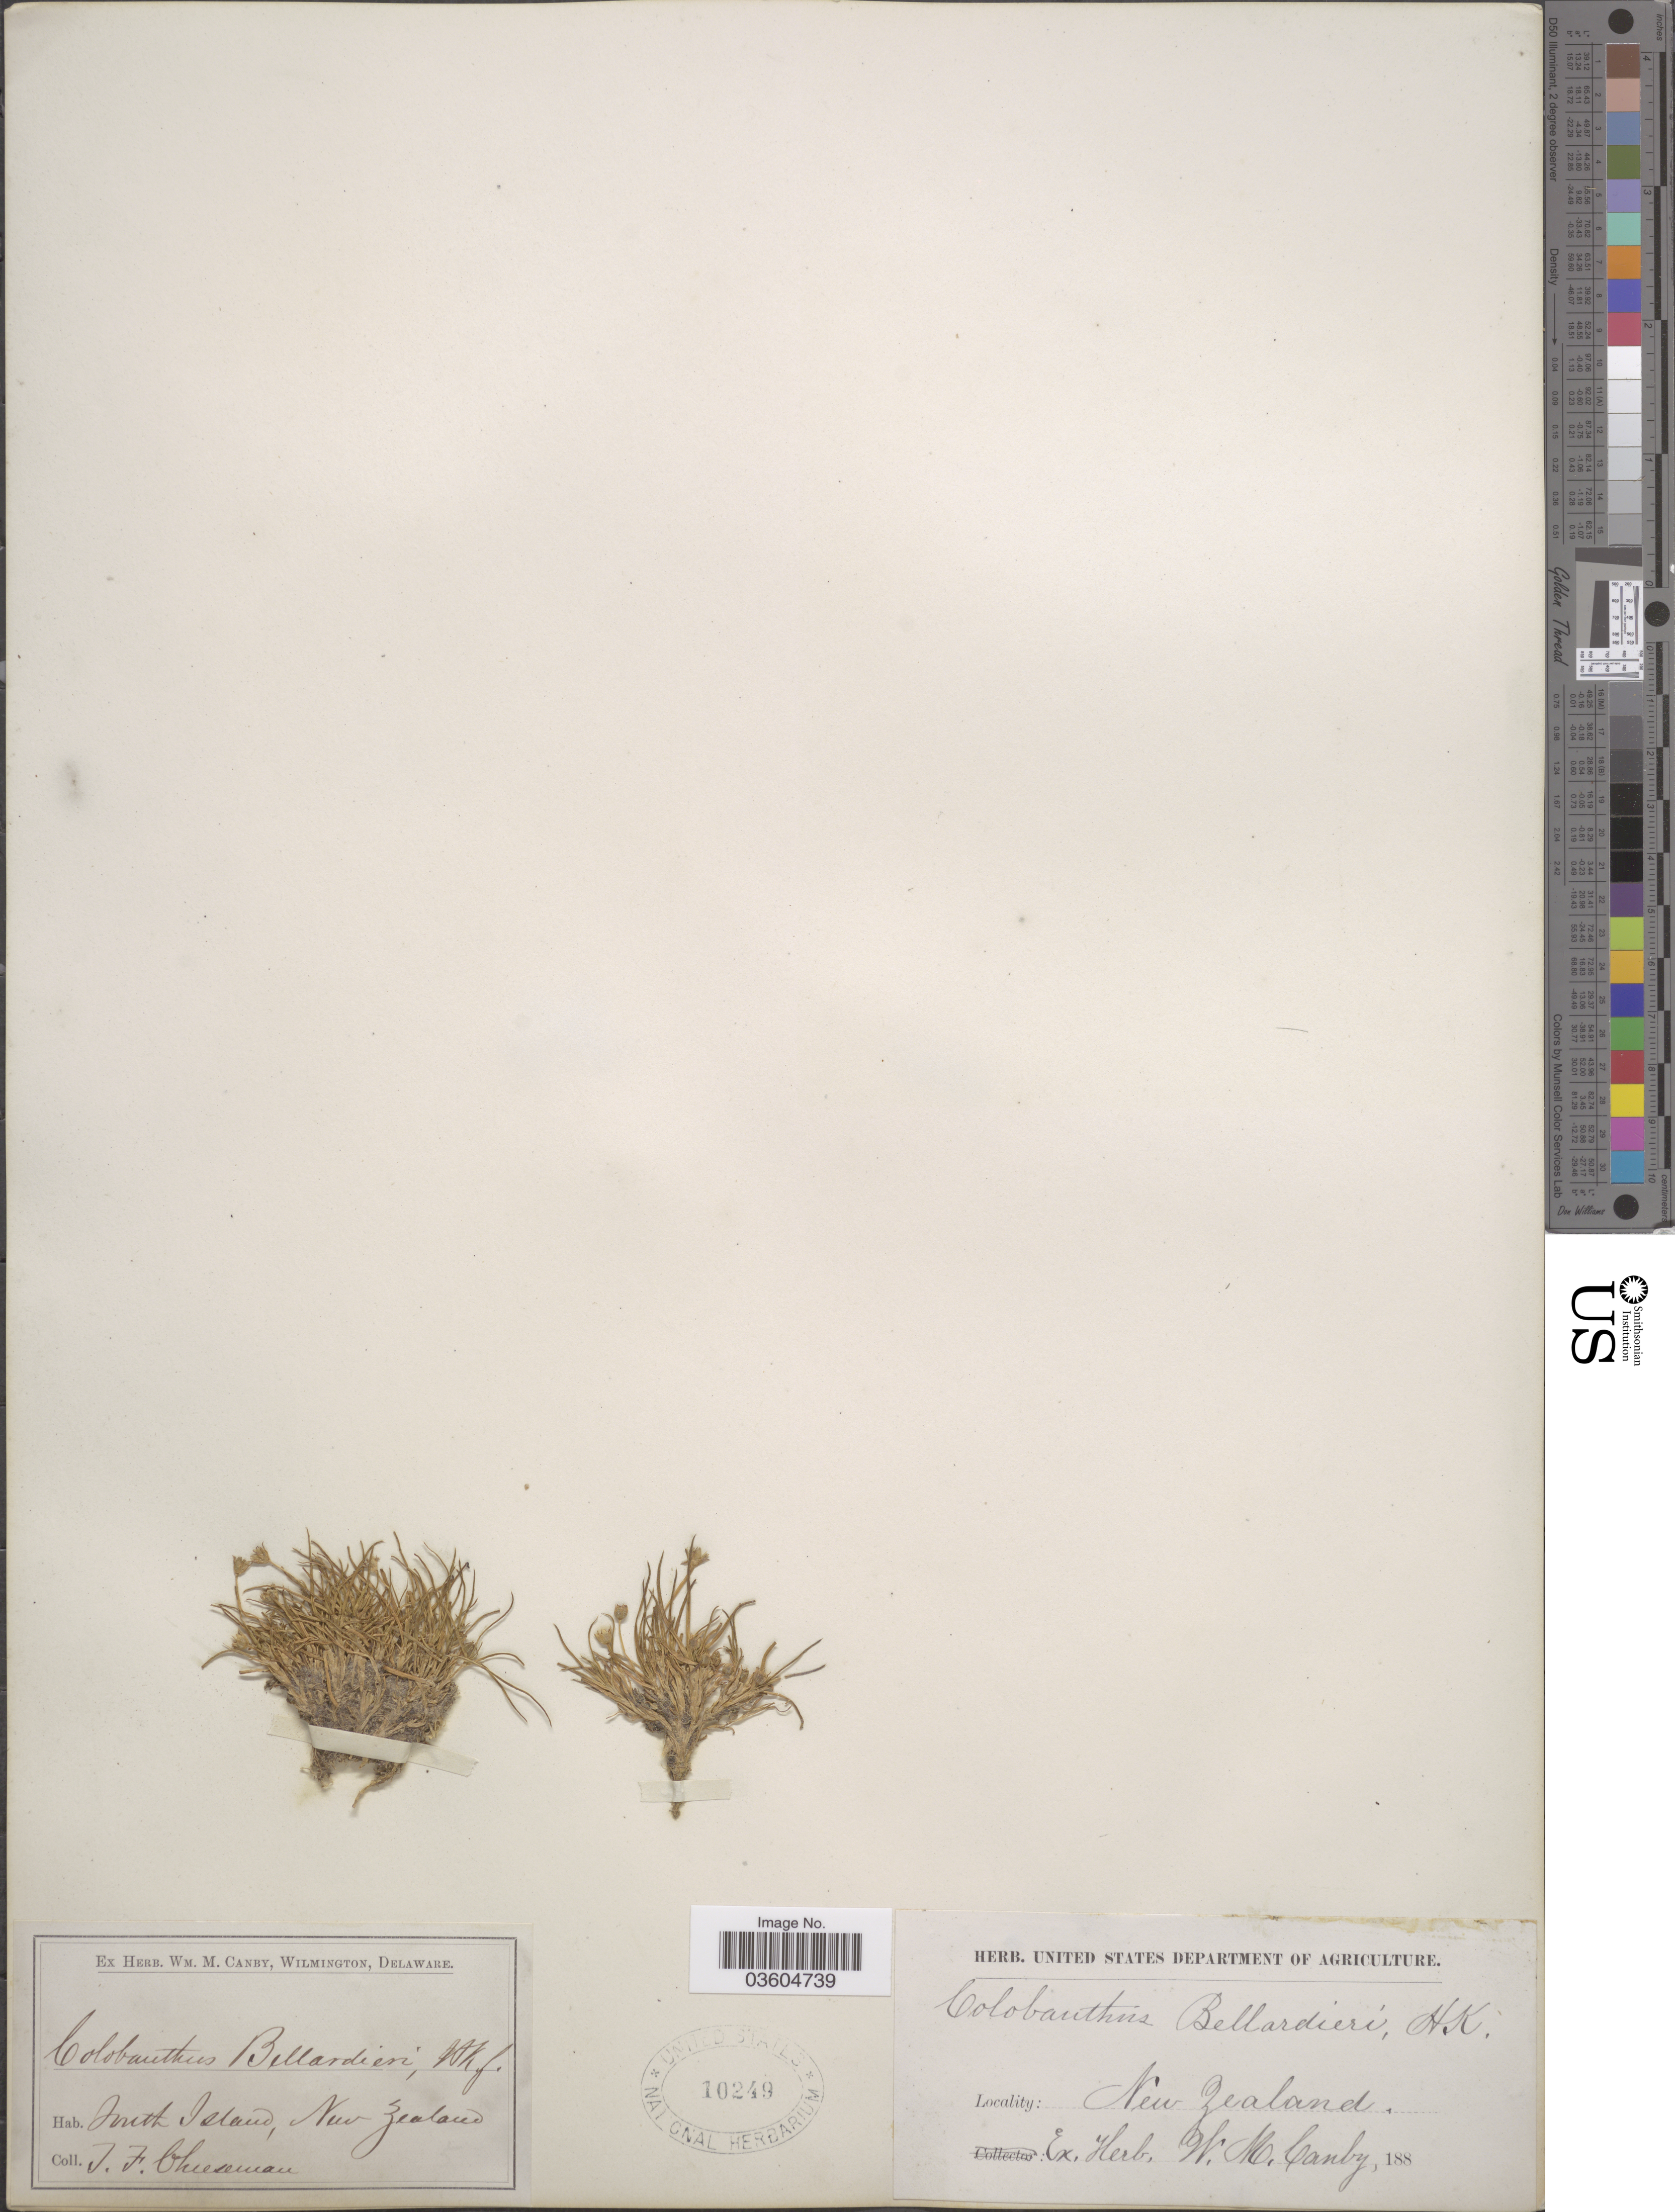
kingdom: Plantae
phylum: Tracheophyta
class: Magnoliopsida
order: Caryophyllales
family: Caryophyllaceae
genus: Colobanthus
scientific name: Colobanthus billardieri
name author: Fenzl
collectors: T. F. Cheeseman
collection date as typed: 188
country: New Zealand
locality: South Island.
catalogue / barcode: US 10249